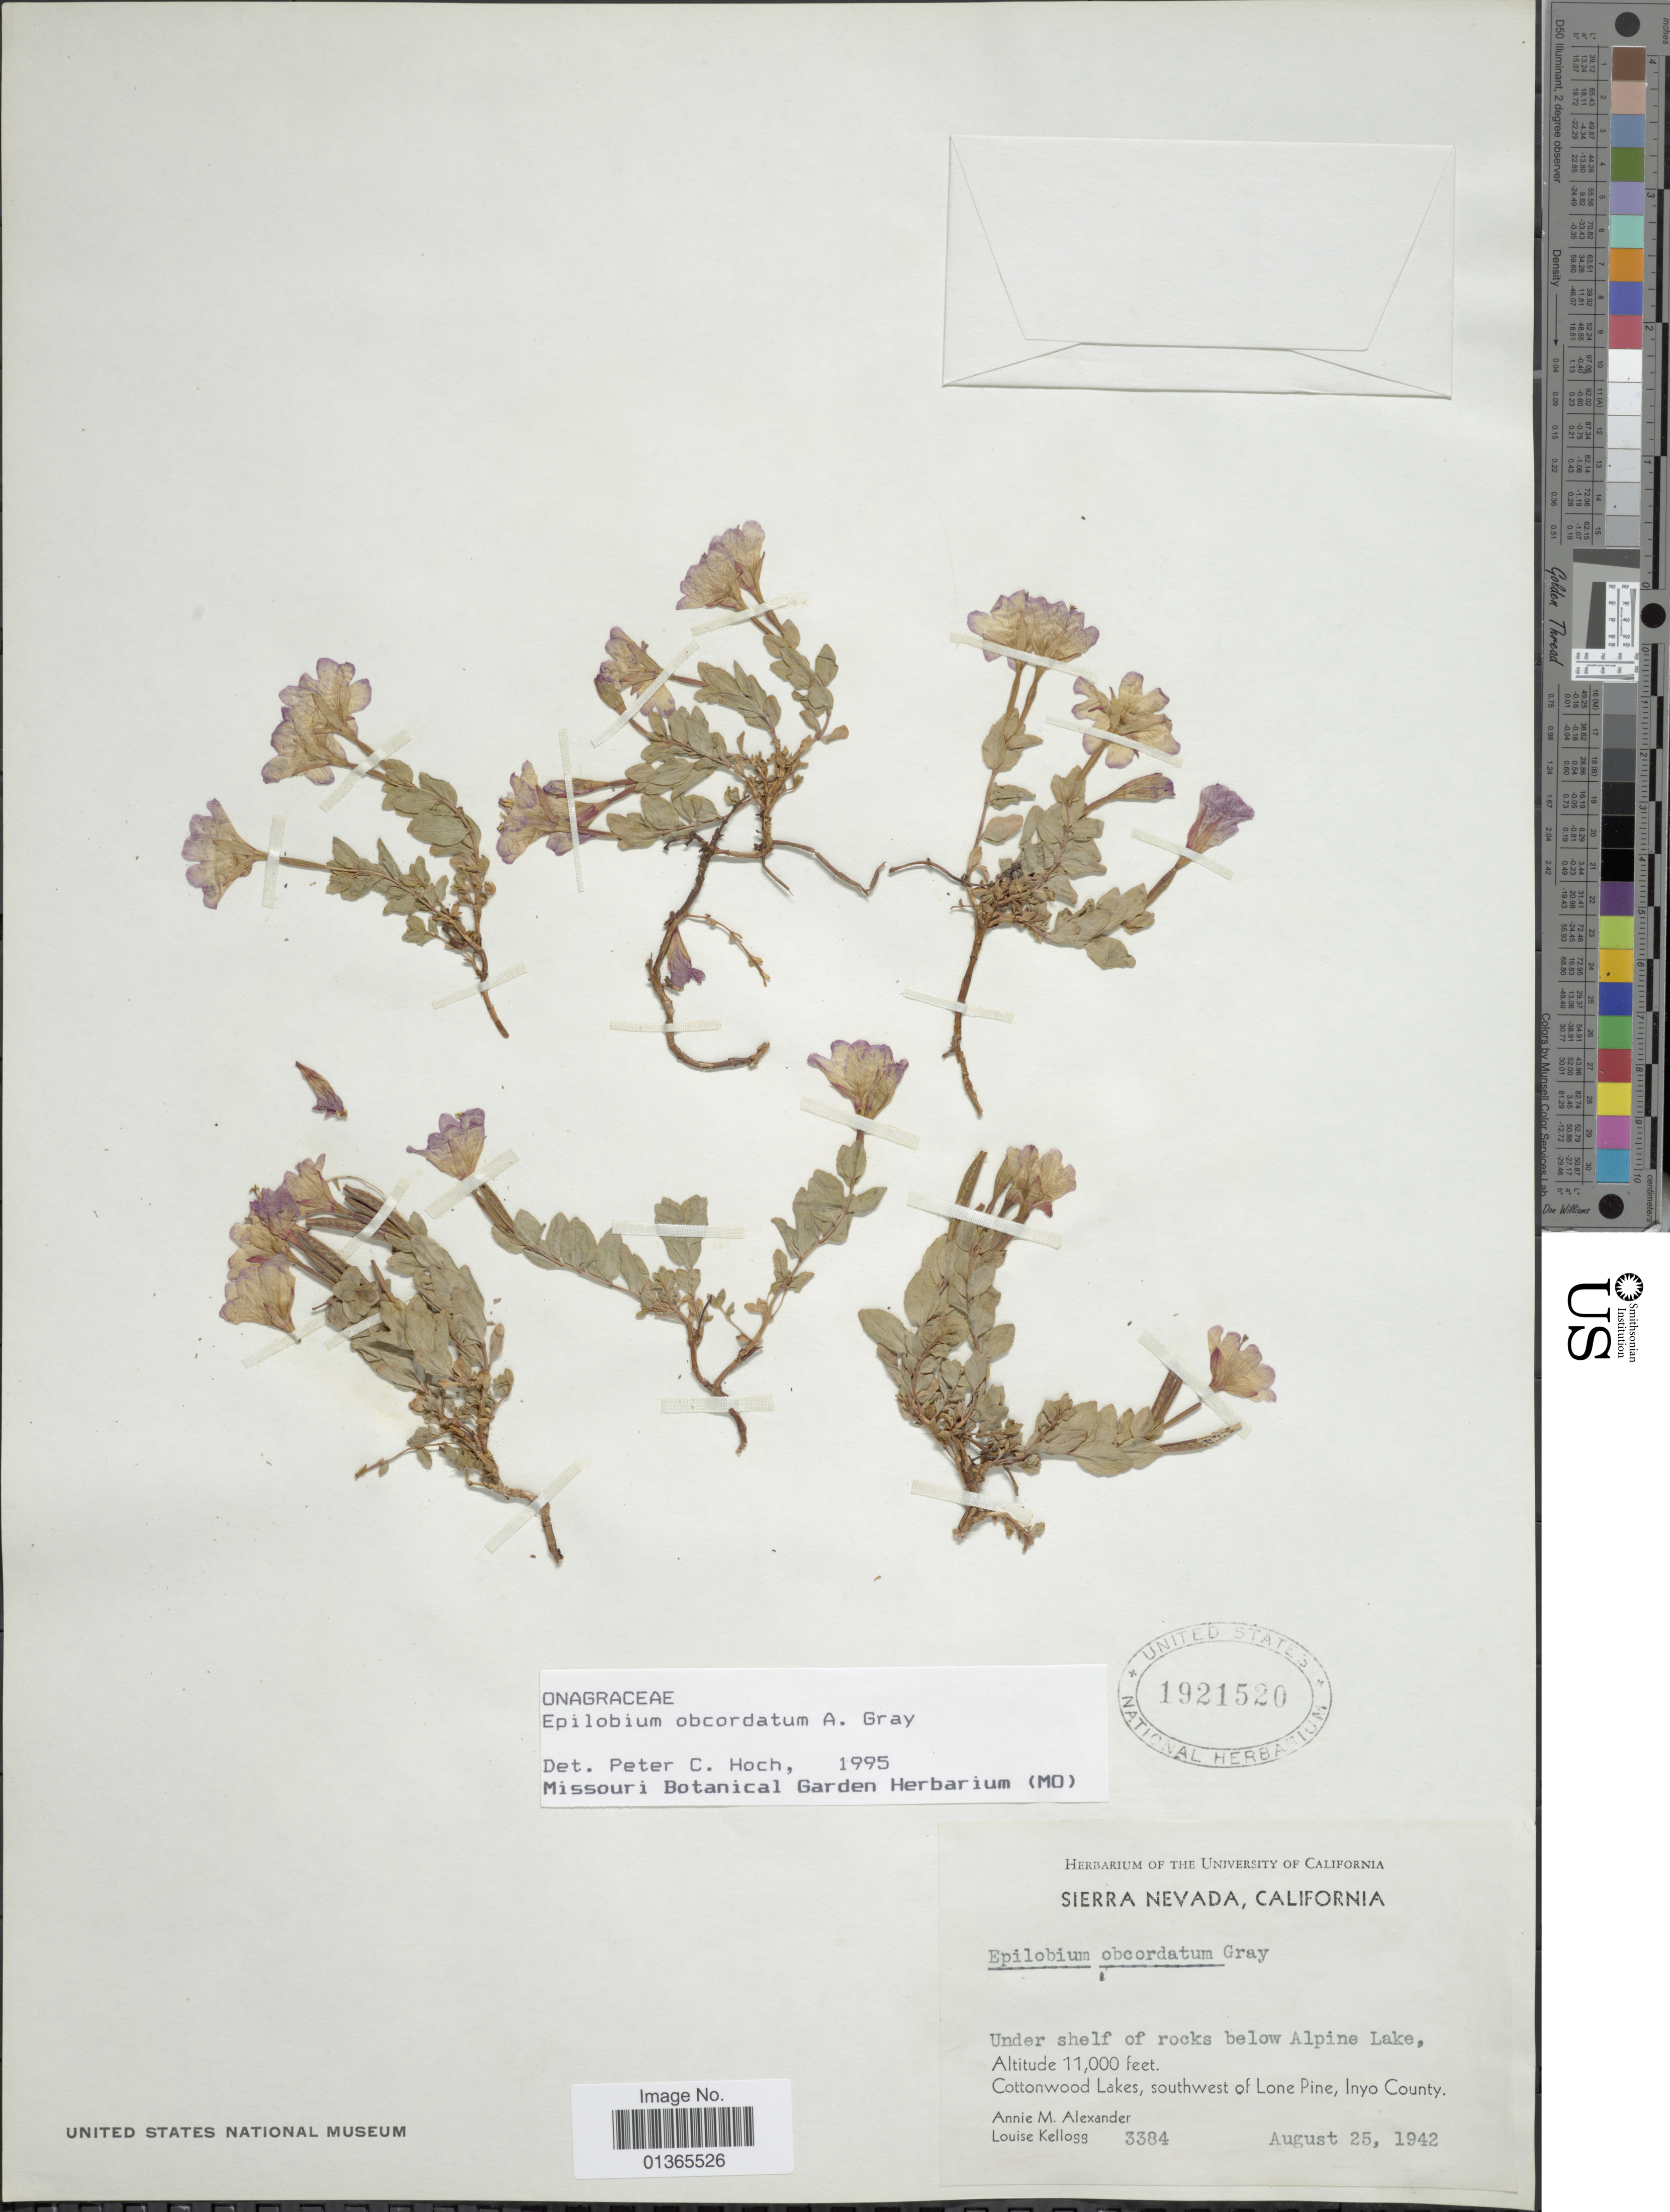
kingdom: Plantae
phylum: Tracheophyta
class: Magnoliopsida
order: Myrtales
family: Onagraceae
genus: Epilobium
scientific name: Epilobium obcordatum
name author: A. Gray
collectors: A. M. Alexander & L. Kellogg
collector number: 3384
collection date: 1942-08-25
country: United States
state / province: California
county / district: Inyo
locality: Sierra Nevada. Under shelf of rocks below Alpine Lake. Cottonwood Lakes, southwest of Lone Pine, Inyo County.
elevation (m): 3353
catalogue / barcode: US 1921520